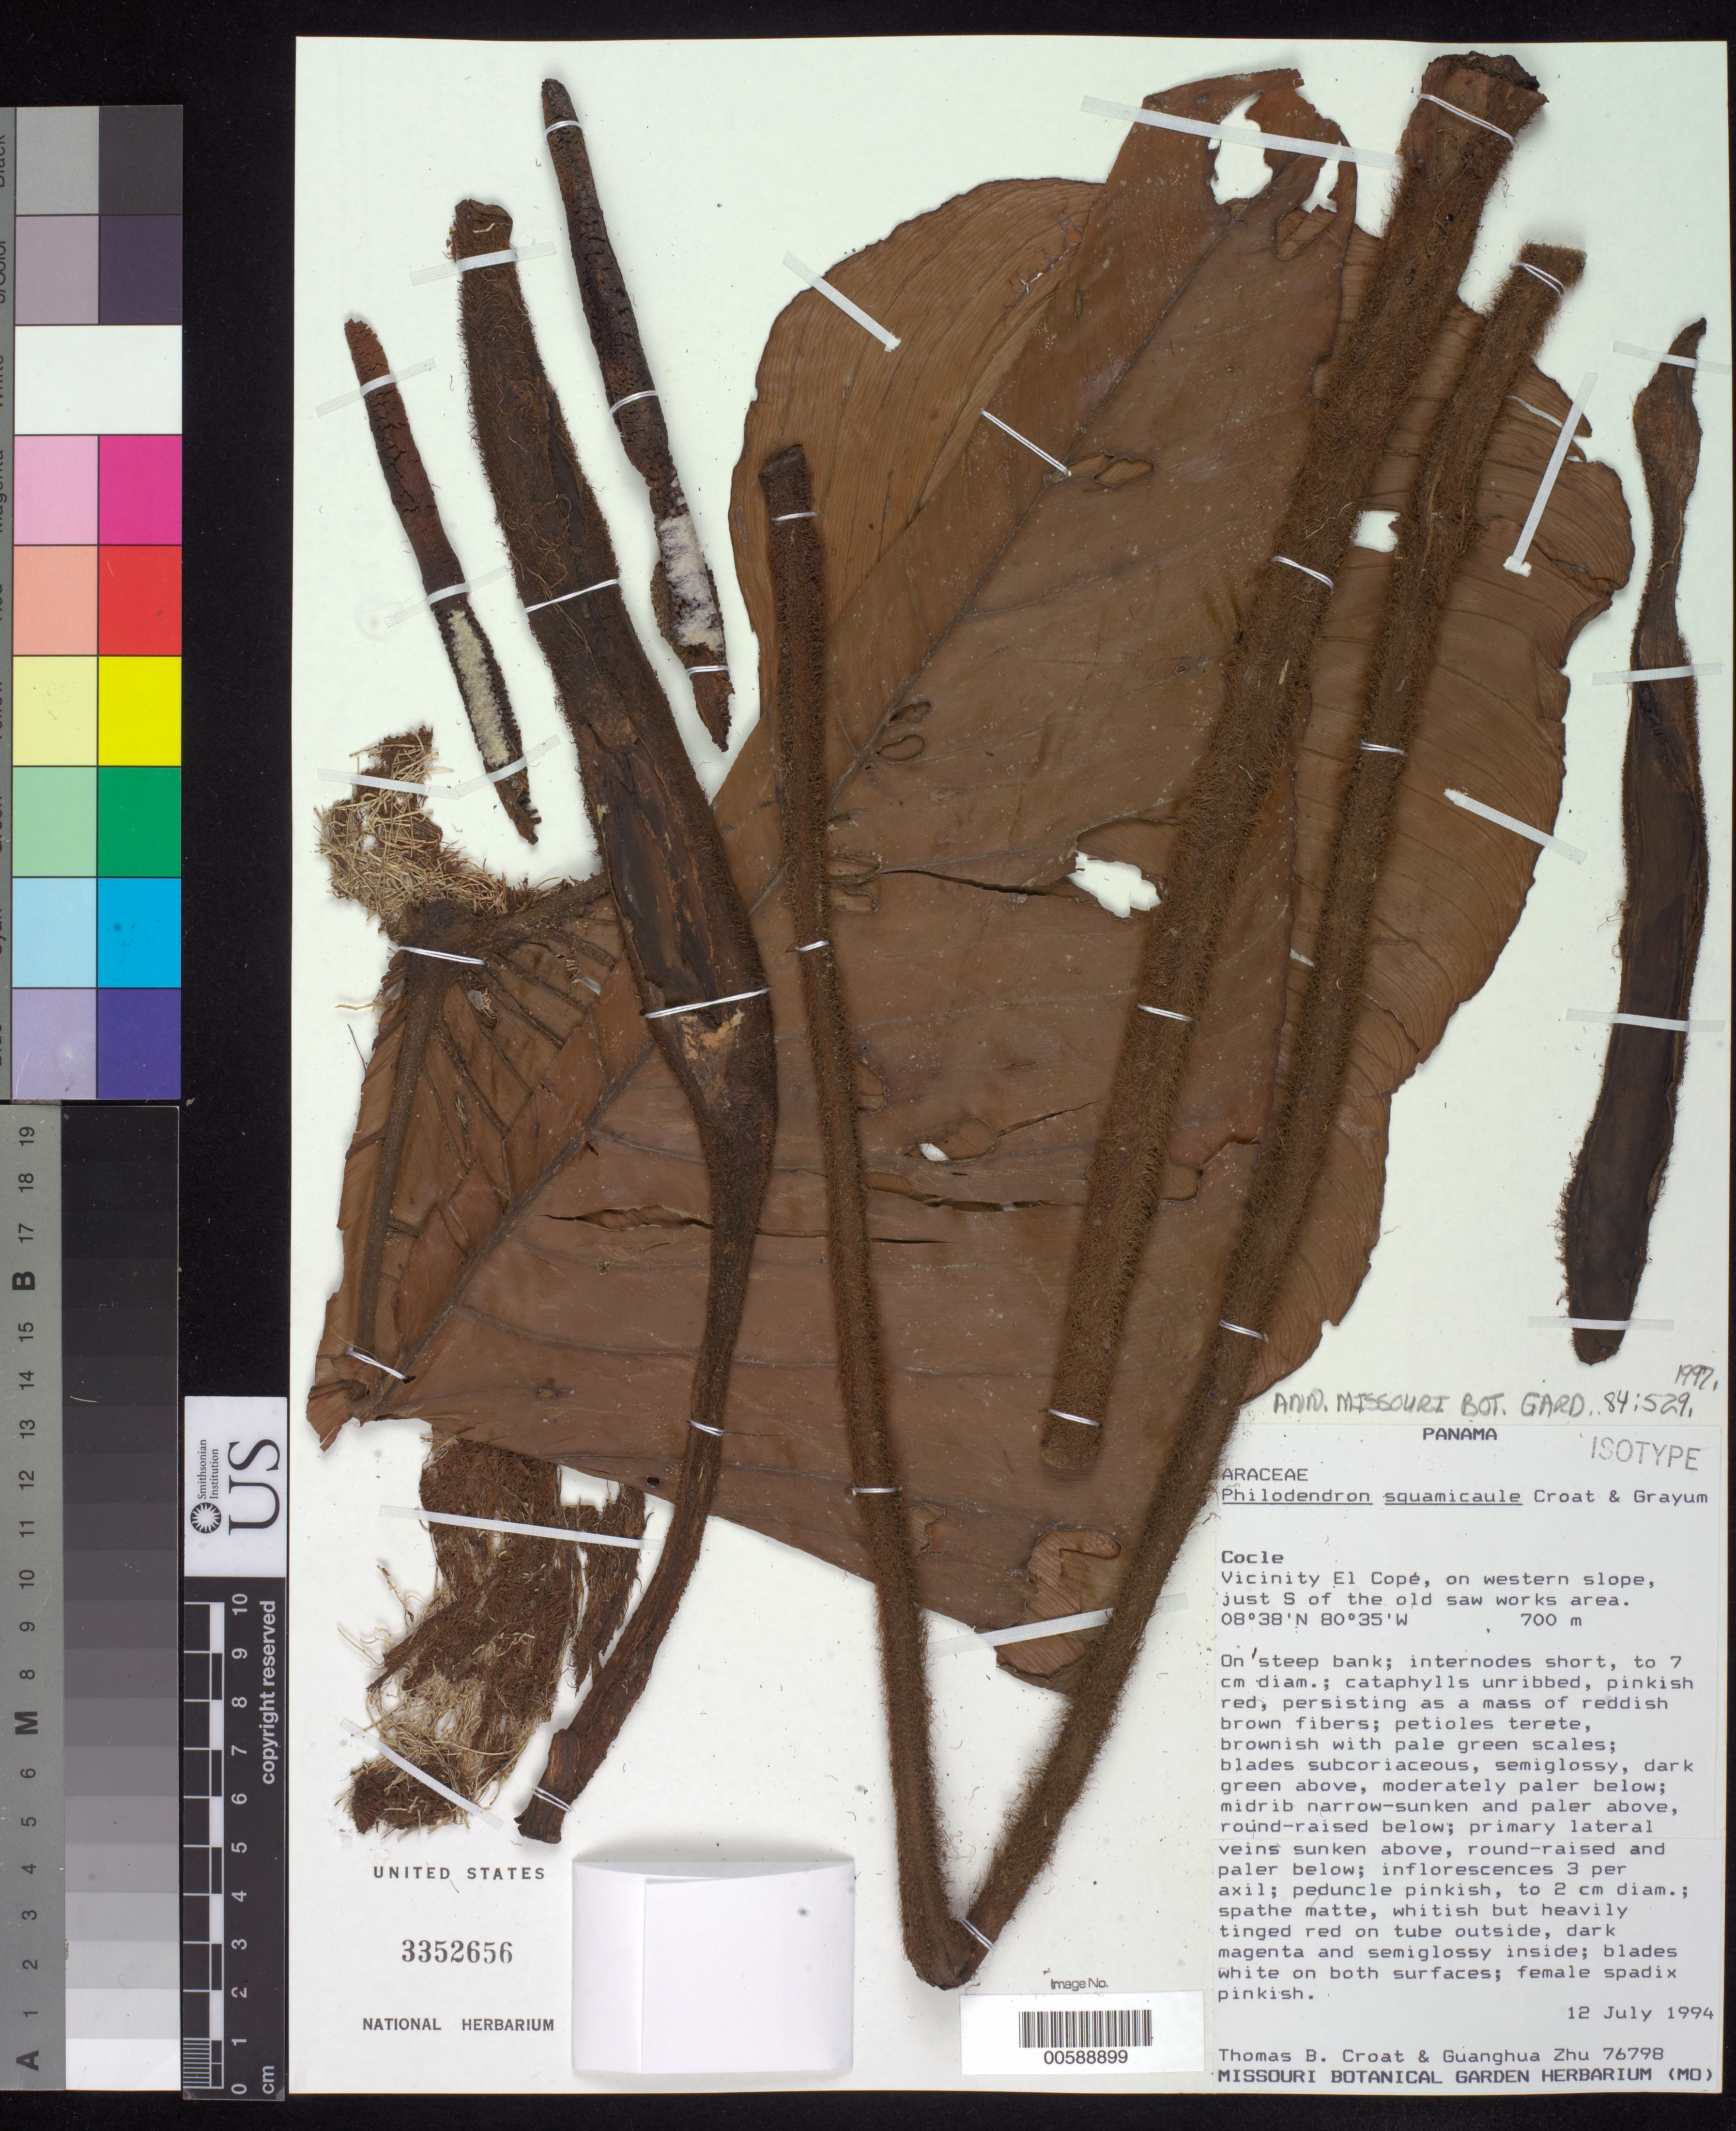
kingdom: Plantae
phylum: Tracheophyta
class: Liliopsida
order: Alismatales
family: Araceae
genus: Philodendron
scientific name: Philodendron squamicaule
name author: Croat & Grayum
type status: Isotype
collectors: T. B. Croat & G. H. Zhu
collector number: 76798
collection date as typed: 12 Jul 1994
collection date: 1994-07-12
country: Panama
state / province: Coclé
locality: Vicinity El Cope, on western slope, just S of old saw-works area.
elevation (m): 700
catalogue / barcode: US 3352656